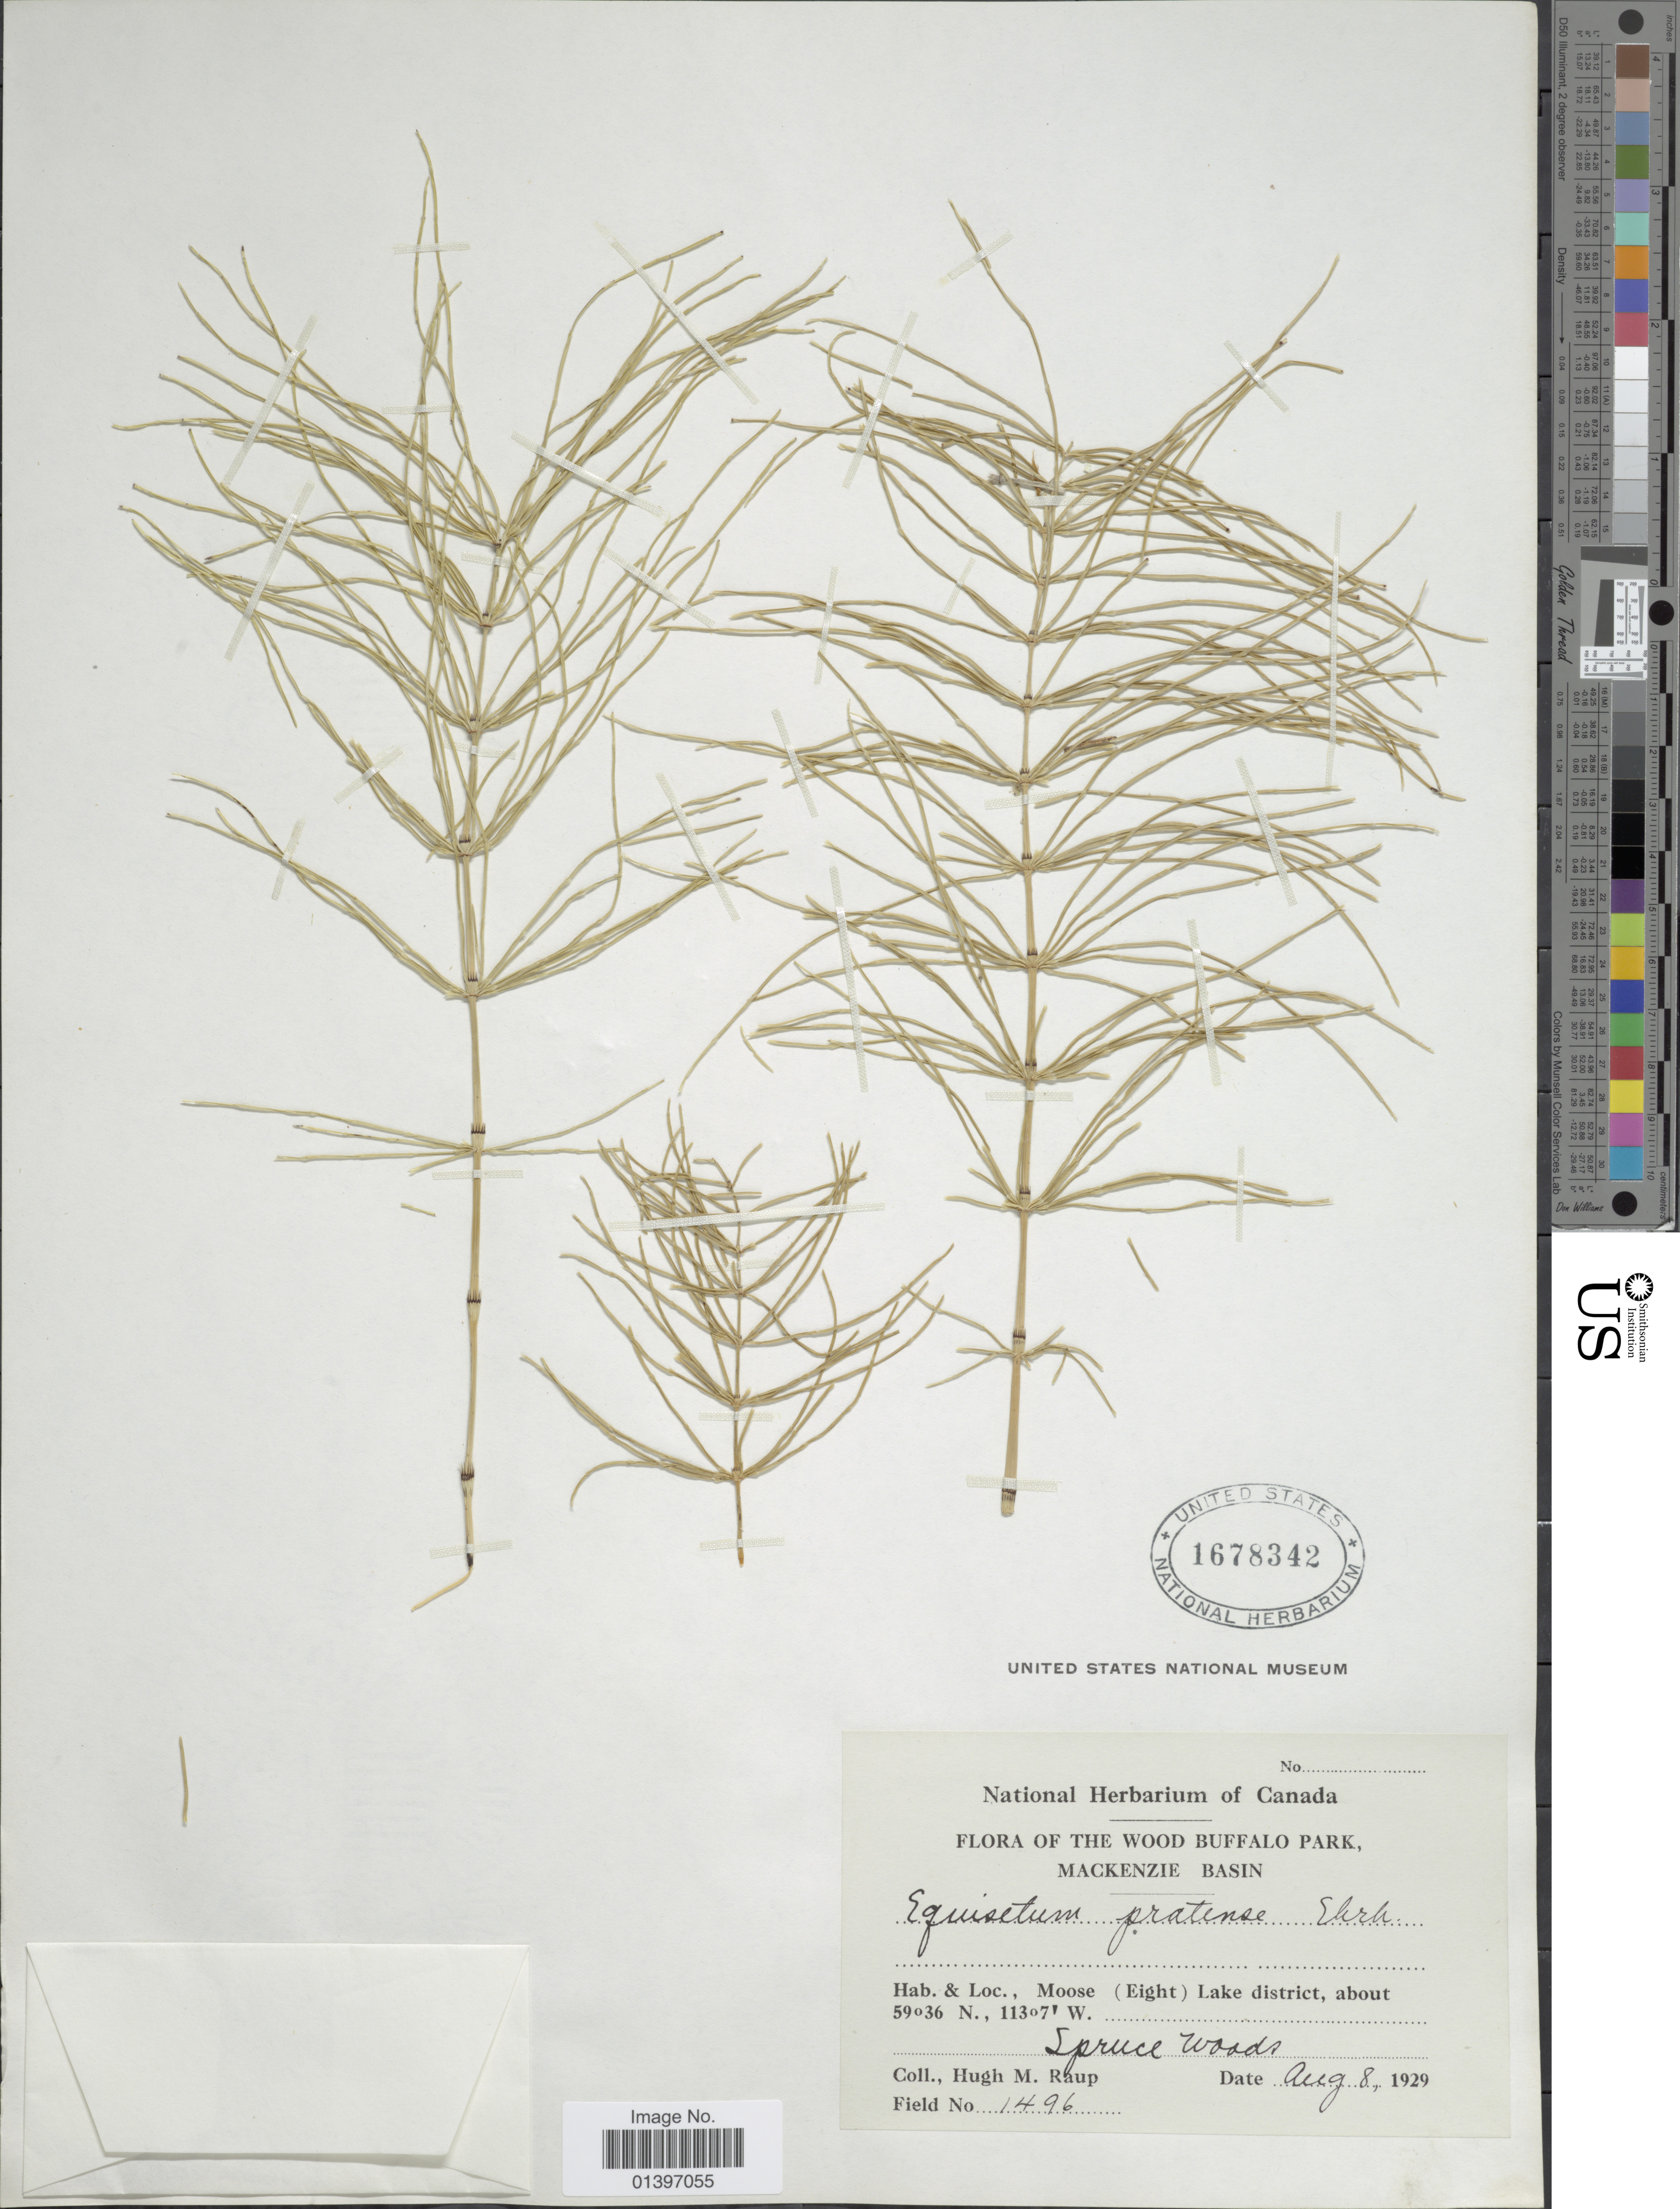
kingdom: Plantae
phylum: Tracheophyta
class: Polypodiopsida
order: Equisetales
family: Equisetaceae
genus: Equisetum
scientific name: Equisetum pratense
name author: Ehrh.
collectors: H. Raup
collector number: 1496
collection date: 1929-08-08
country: Canada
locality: Wood Buffalo Park, Mackenzie Basin, Moose(Eight) Lake district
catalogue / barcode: US 1678342